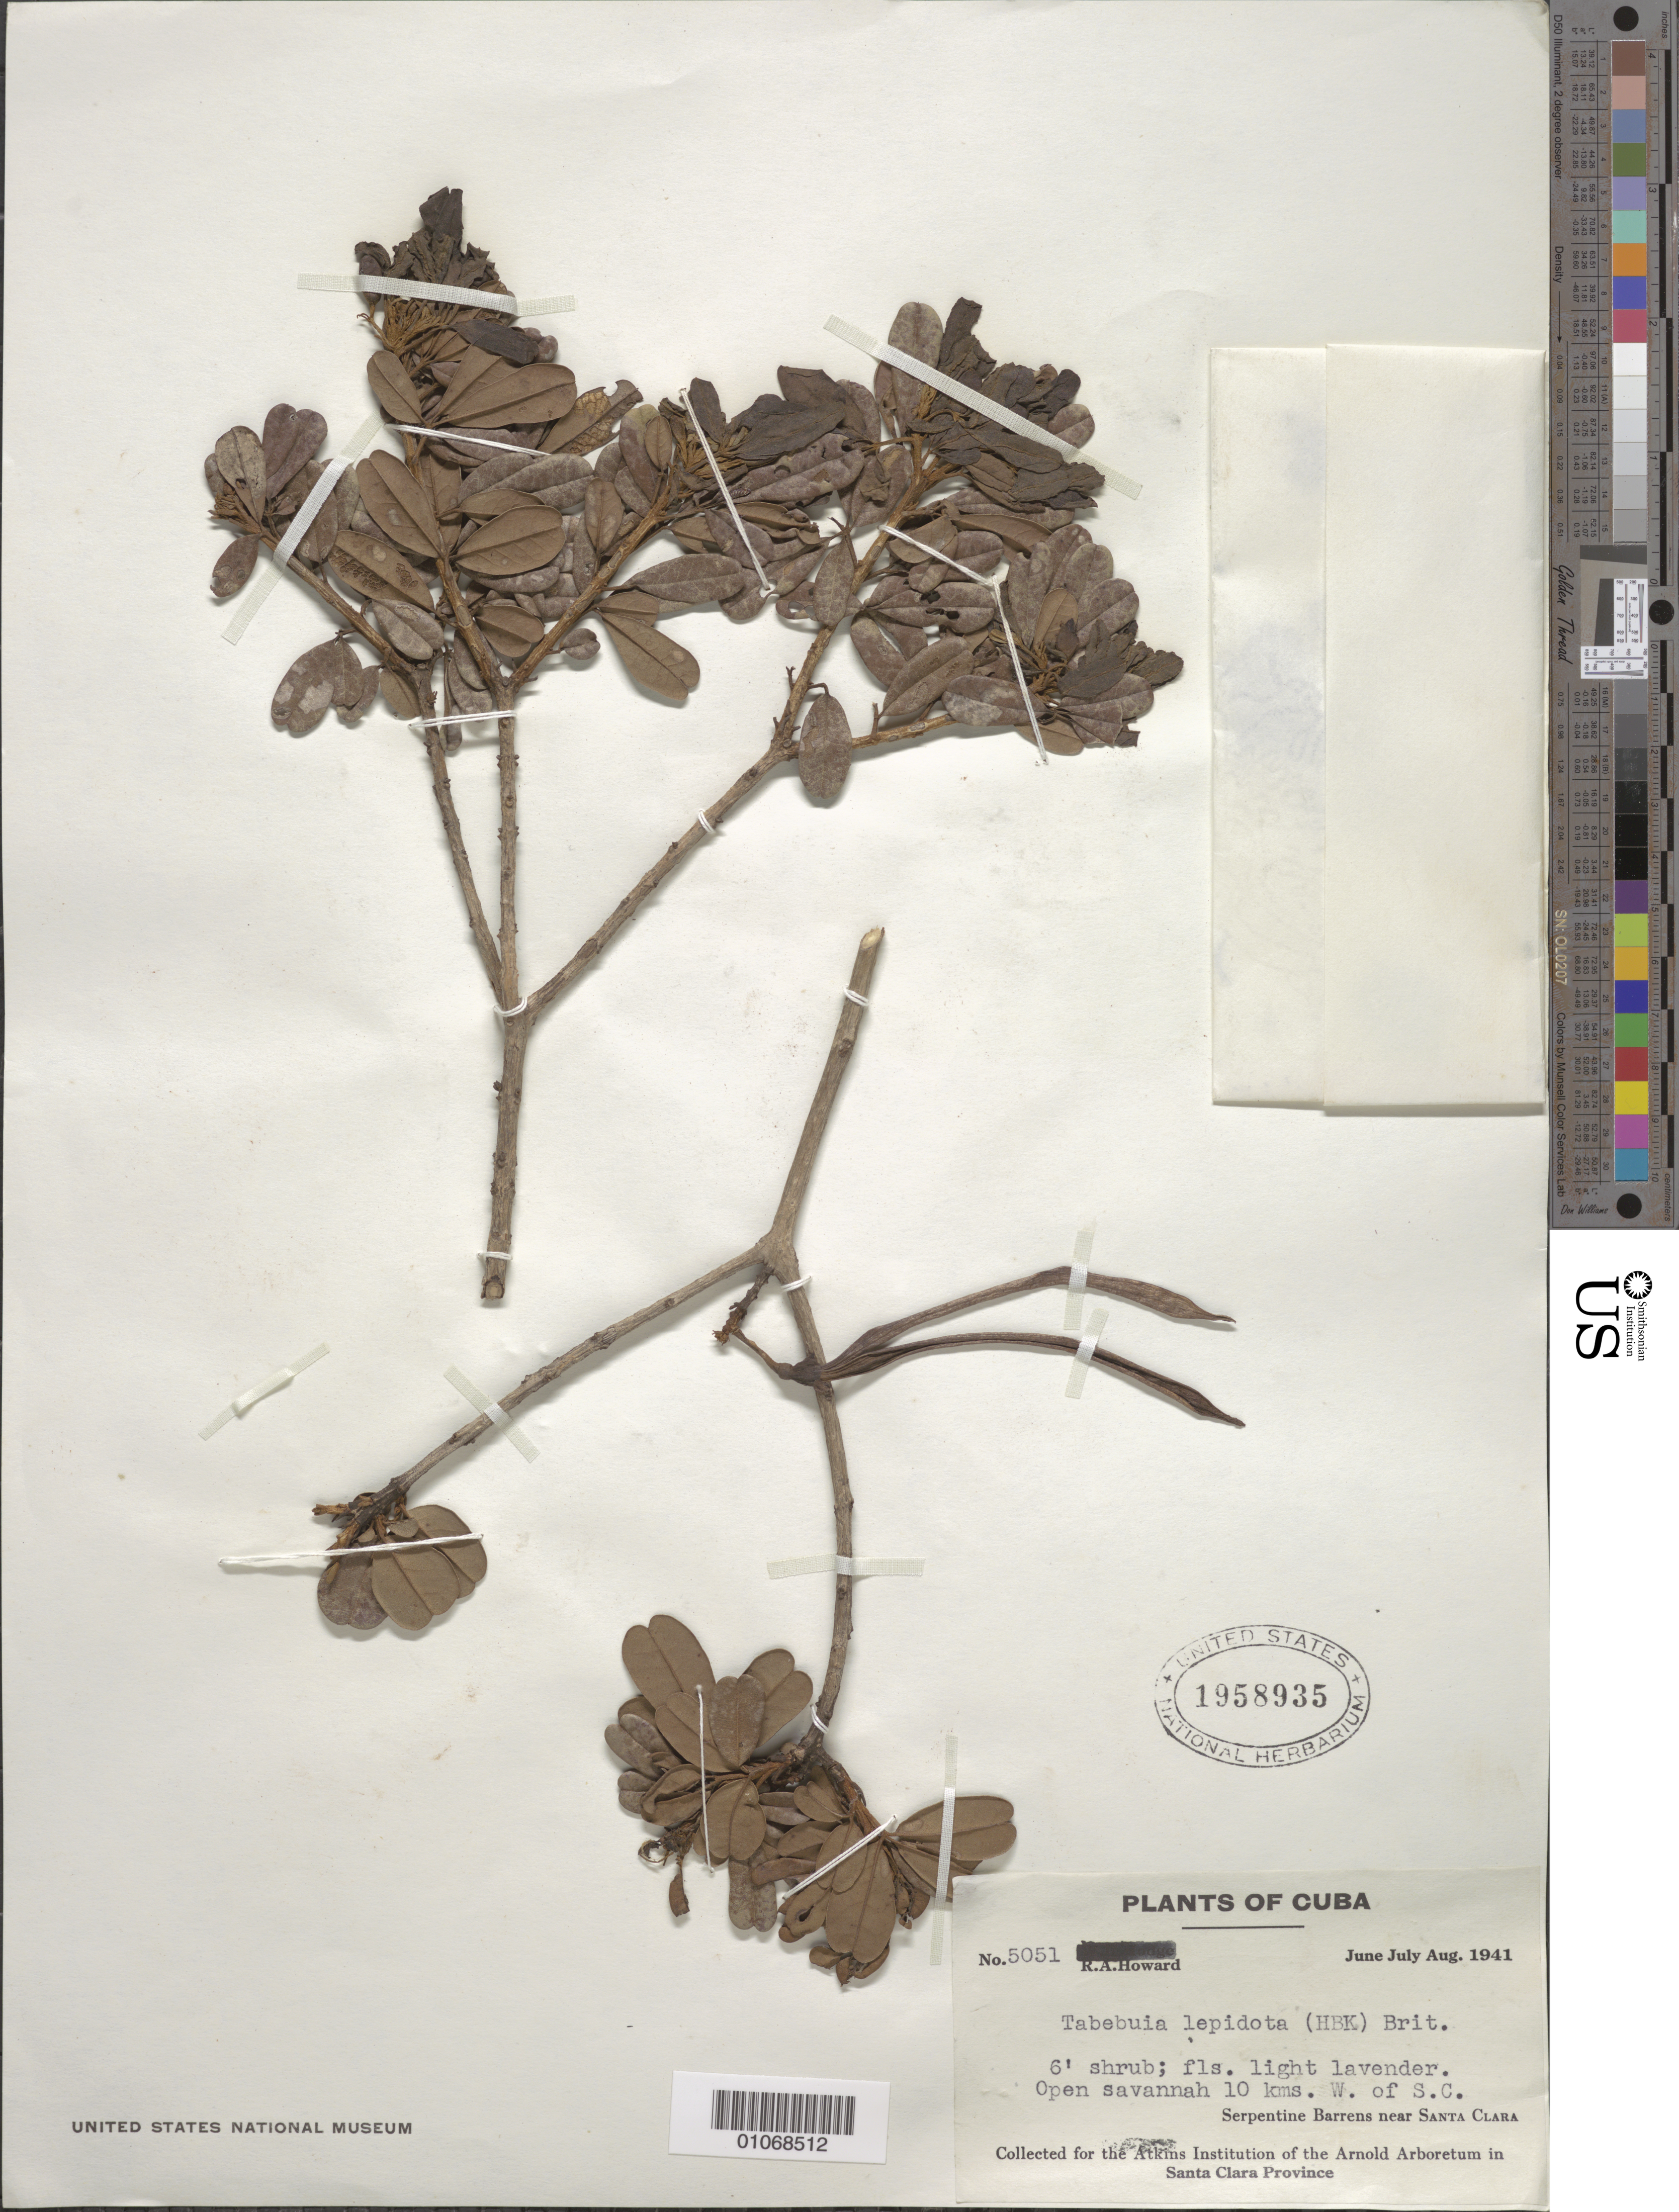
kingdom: Plantae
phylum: Tracheophyta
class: Magnoliopsida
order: Lamiales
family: Bignoniaceae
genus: Tabebuia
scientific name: Tabebuia lepidota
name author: (Kunth) Britton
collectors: R. A. Howard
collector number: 5051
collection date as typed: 01 Jun 1941 to 31 Aug 1941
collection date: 1941-06-01/1941-08-31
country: Cuba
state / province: Villa Clara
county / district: Santa Clara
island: Cuba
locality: Open savanna 10 km west of Santa Clara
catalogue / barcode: US 1958935